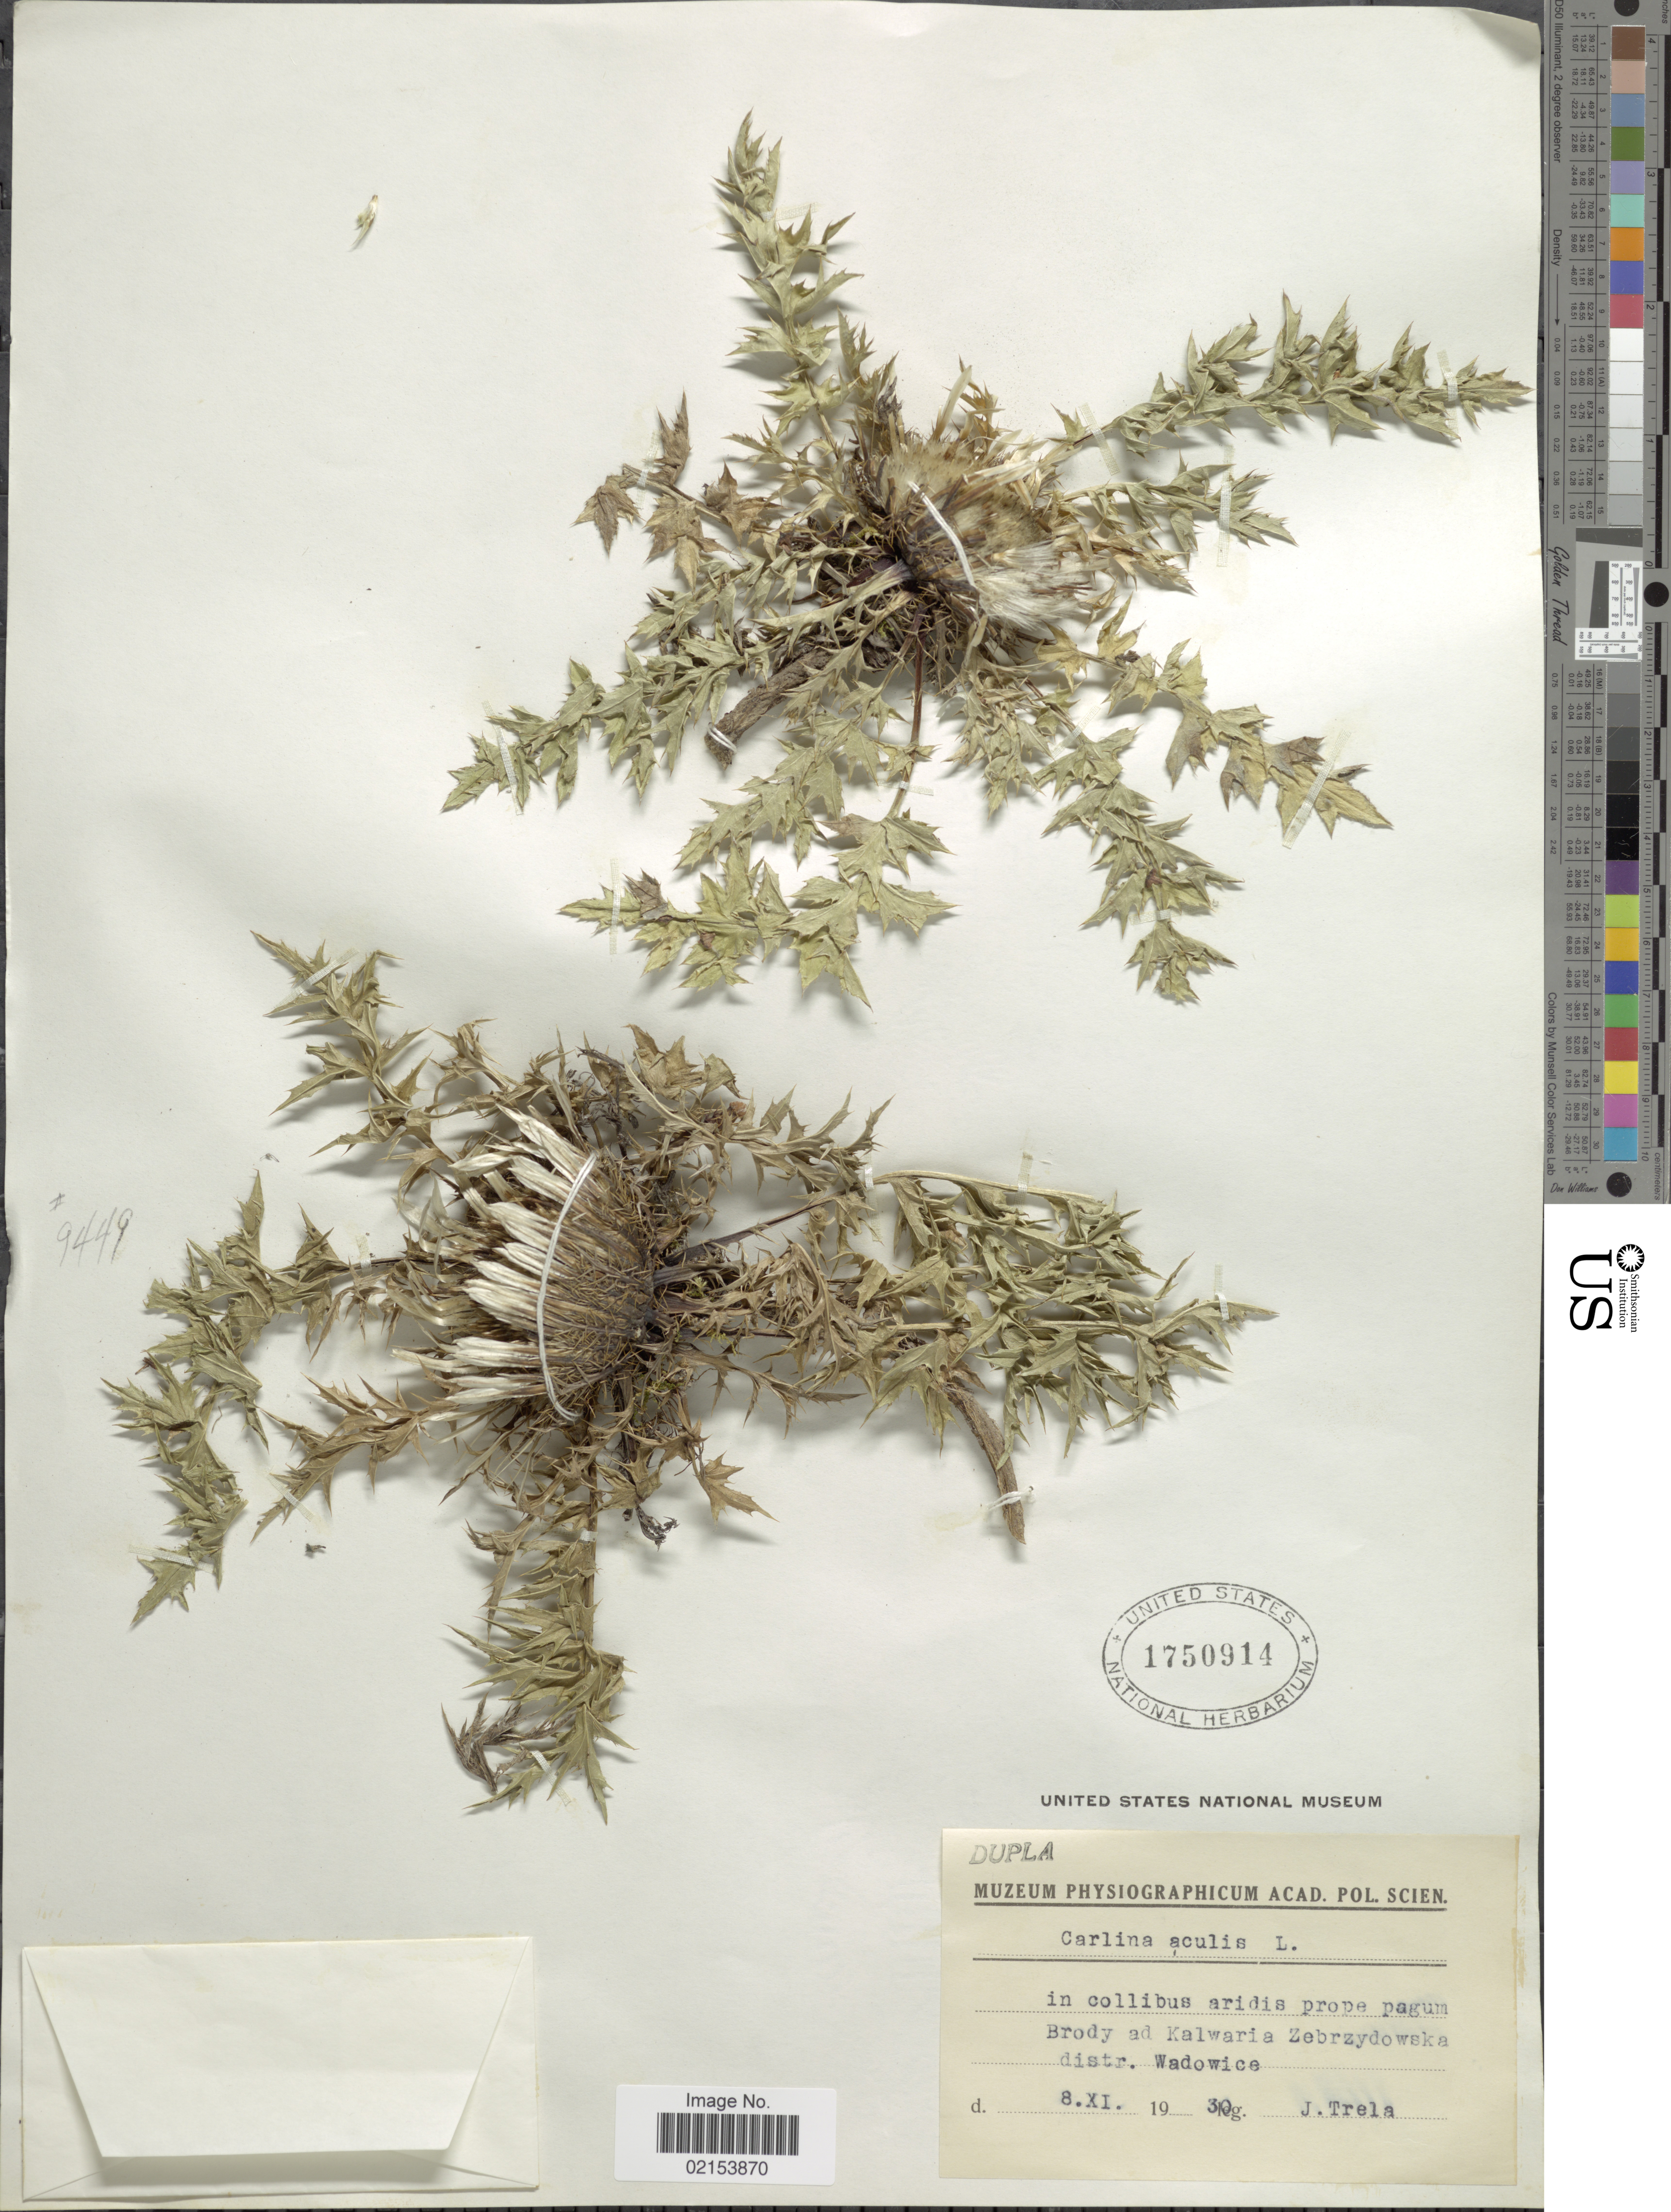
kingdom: Plantae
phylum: Tracheophyta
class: Magnoliopsida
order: Asterales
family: Asteraceae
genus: Carlina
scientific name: Carlina acaulis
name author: L.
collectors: J. Trela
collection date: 1930-09-08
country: Poland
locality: Prope pagum Brody ad kalwaria Zebrzydowska distr. Wadowice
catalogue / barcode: US 1750914